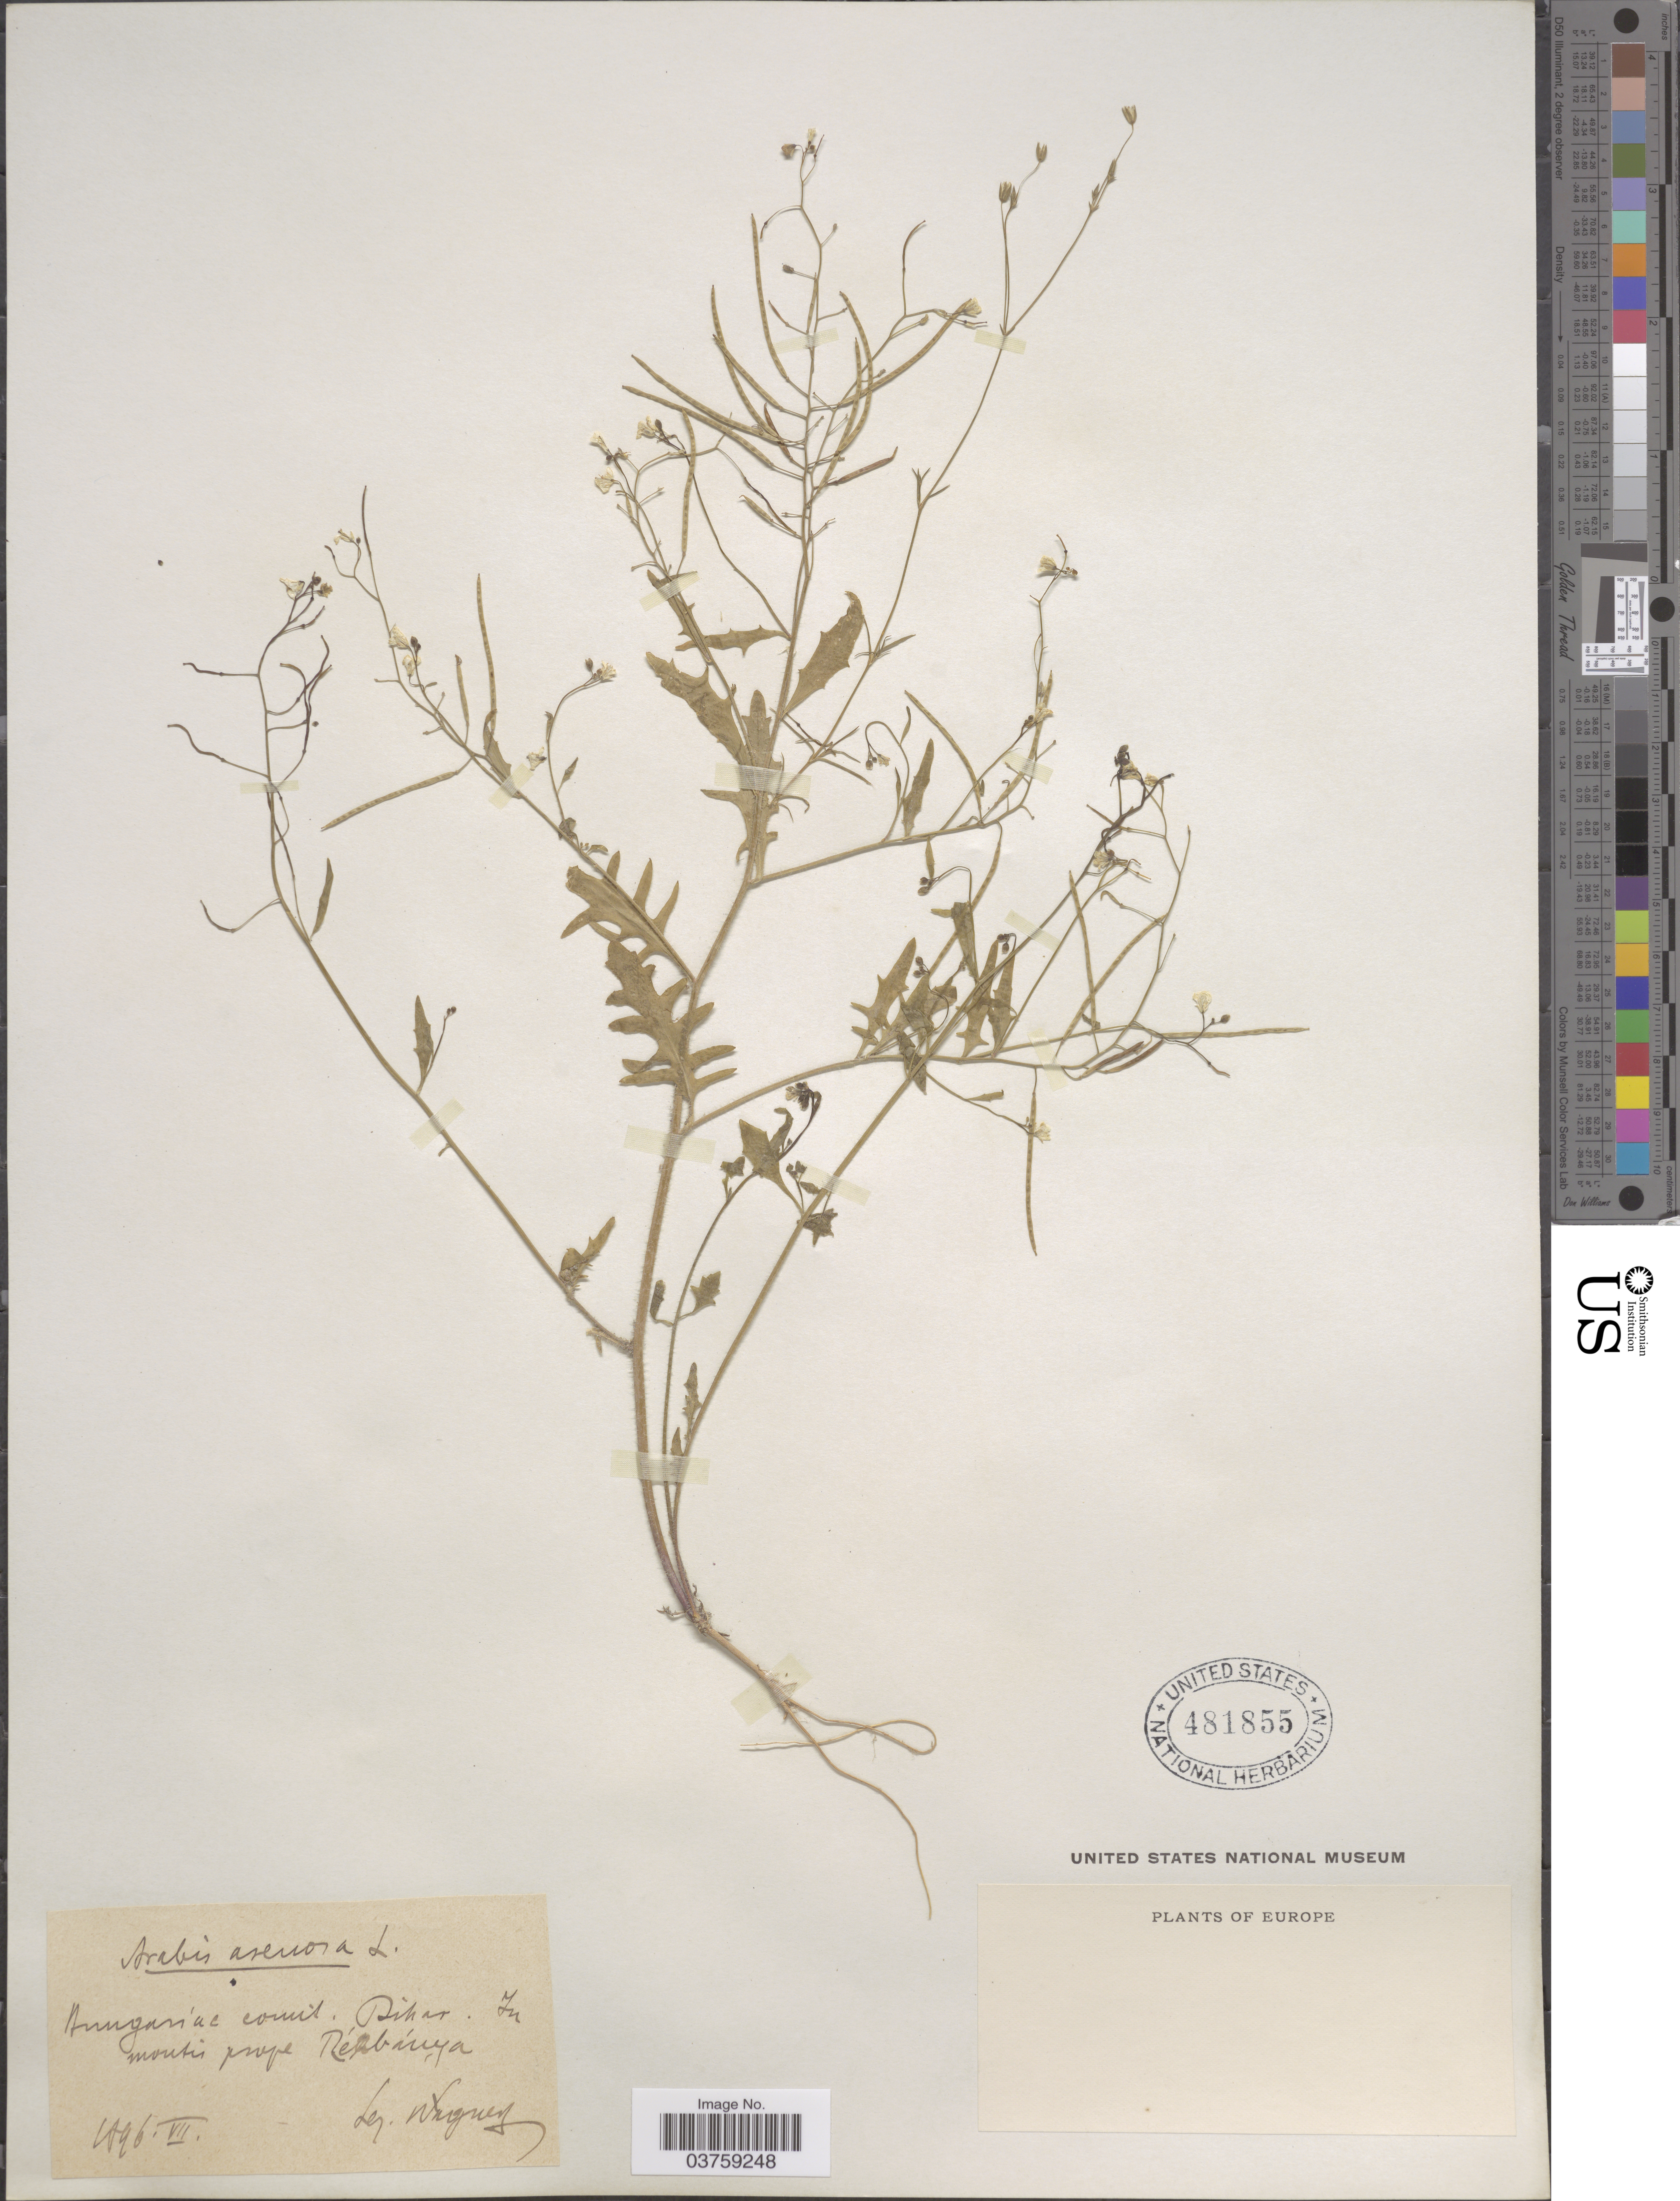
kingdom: Plantae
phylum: Tracheophyta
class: Magnoliopsida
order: Brassicales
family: Brassicaceae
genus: Arabis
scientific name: Arabis arenosa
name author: (L.) Scop.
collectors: -- Wagner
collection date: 1896-07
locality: Amgariæ comit. Dihar. In montis prope Reebiuya [interpreted].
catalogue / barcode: US 481855